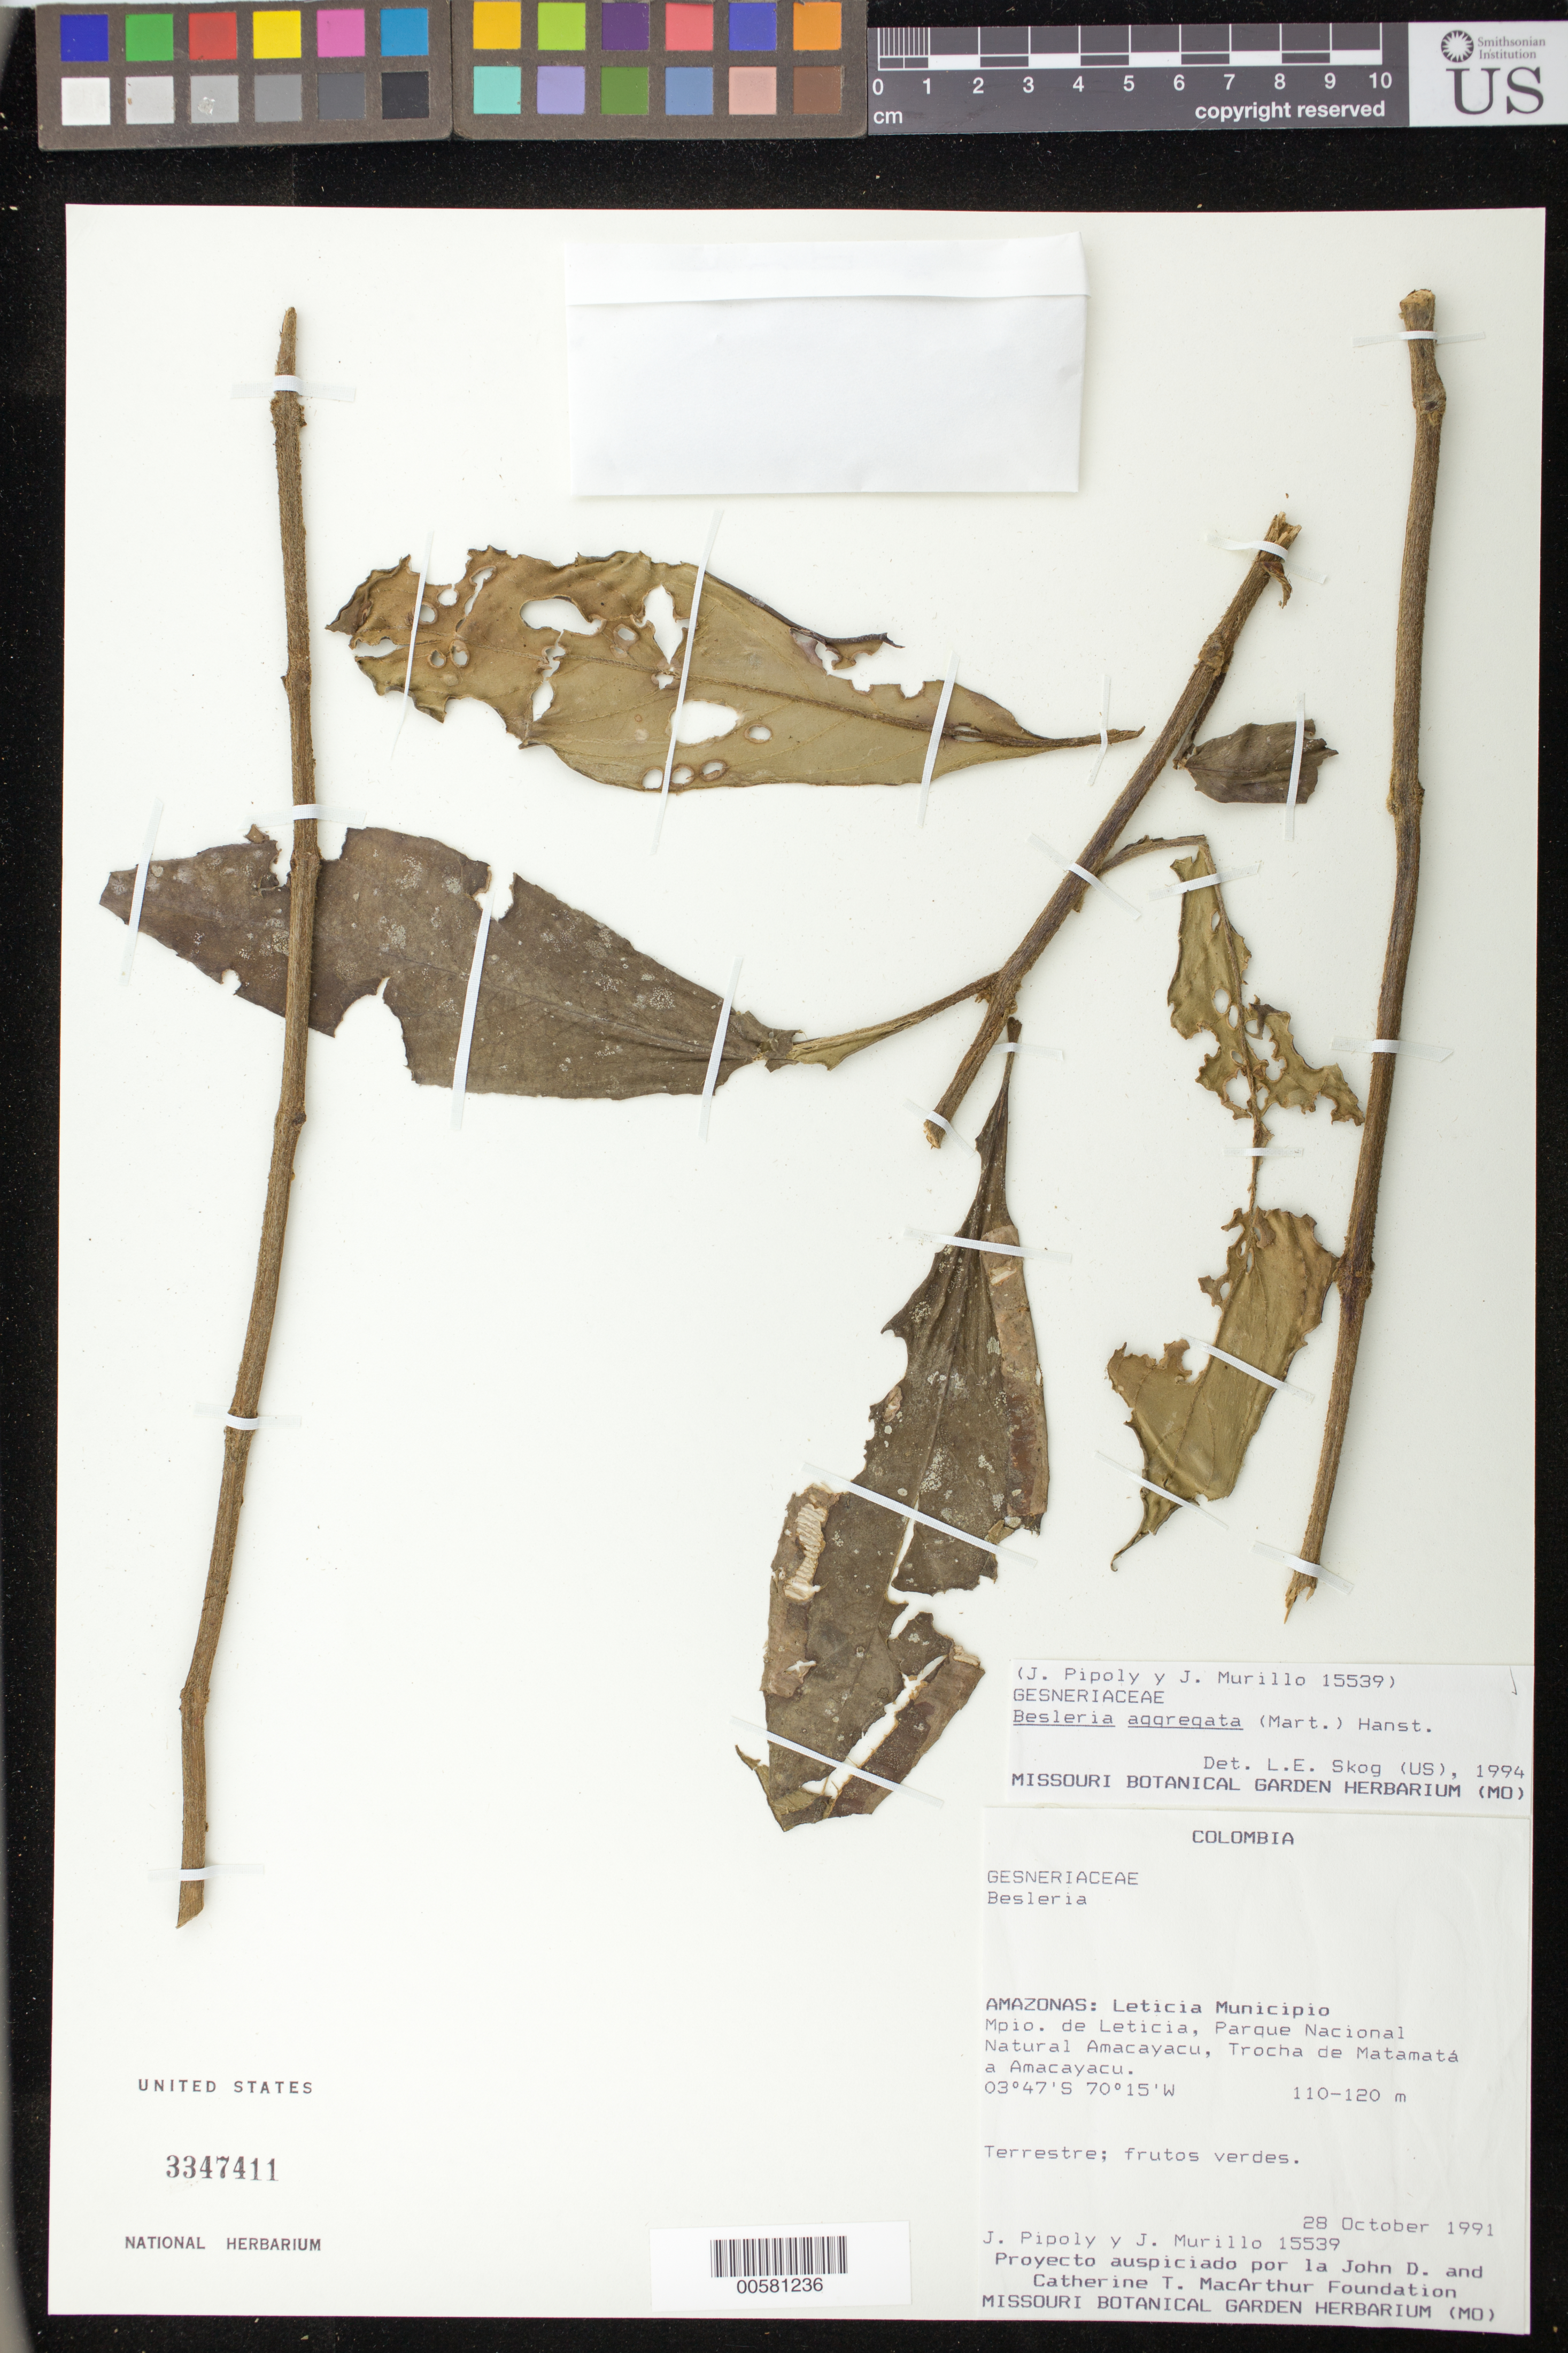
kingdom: Plantae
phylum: Tracheophyta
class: Magnoliopsida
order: Lamiales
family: Gesneriaceae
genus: Besleria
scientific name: Besleria aggregata var. aggregata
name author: (Mart.) Hanst.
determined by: Skog, Laurence E.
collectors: J. J. Pipoly & J. C. Murillo-A.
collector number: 15539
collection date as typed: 28 Oct 1991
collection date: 1991-10-28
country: Colombia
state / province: Amazônas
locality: Mpio. de Leticia, Parque Nacional Natural Amacayacu, Trocha de Matamatá a Amacayacu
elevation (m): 110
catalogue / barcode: US 3347411